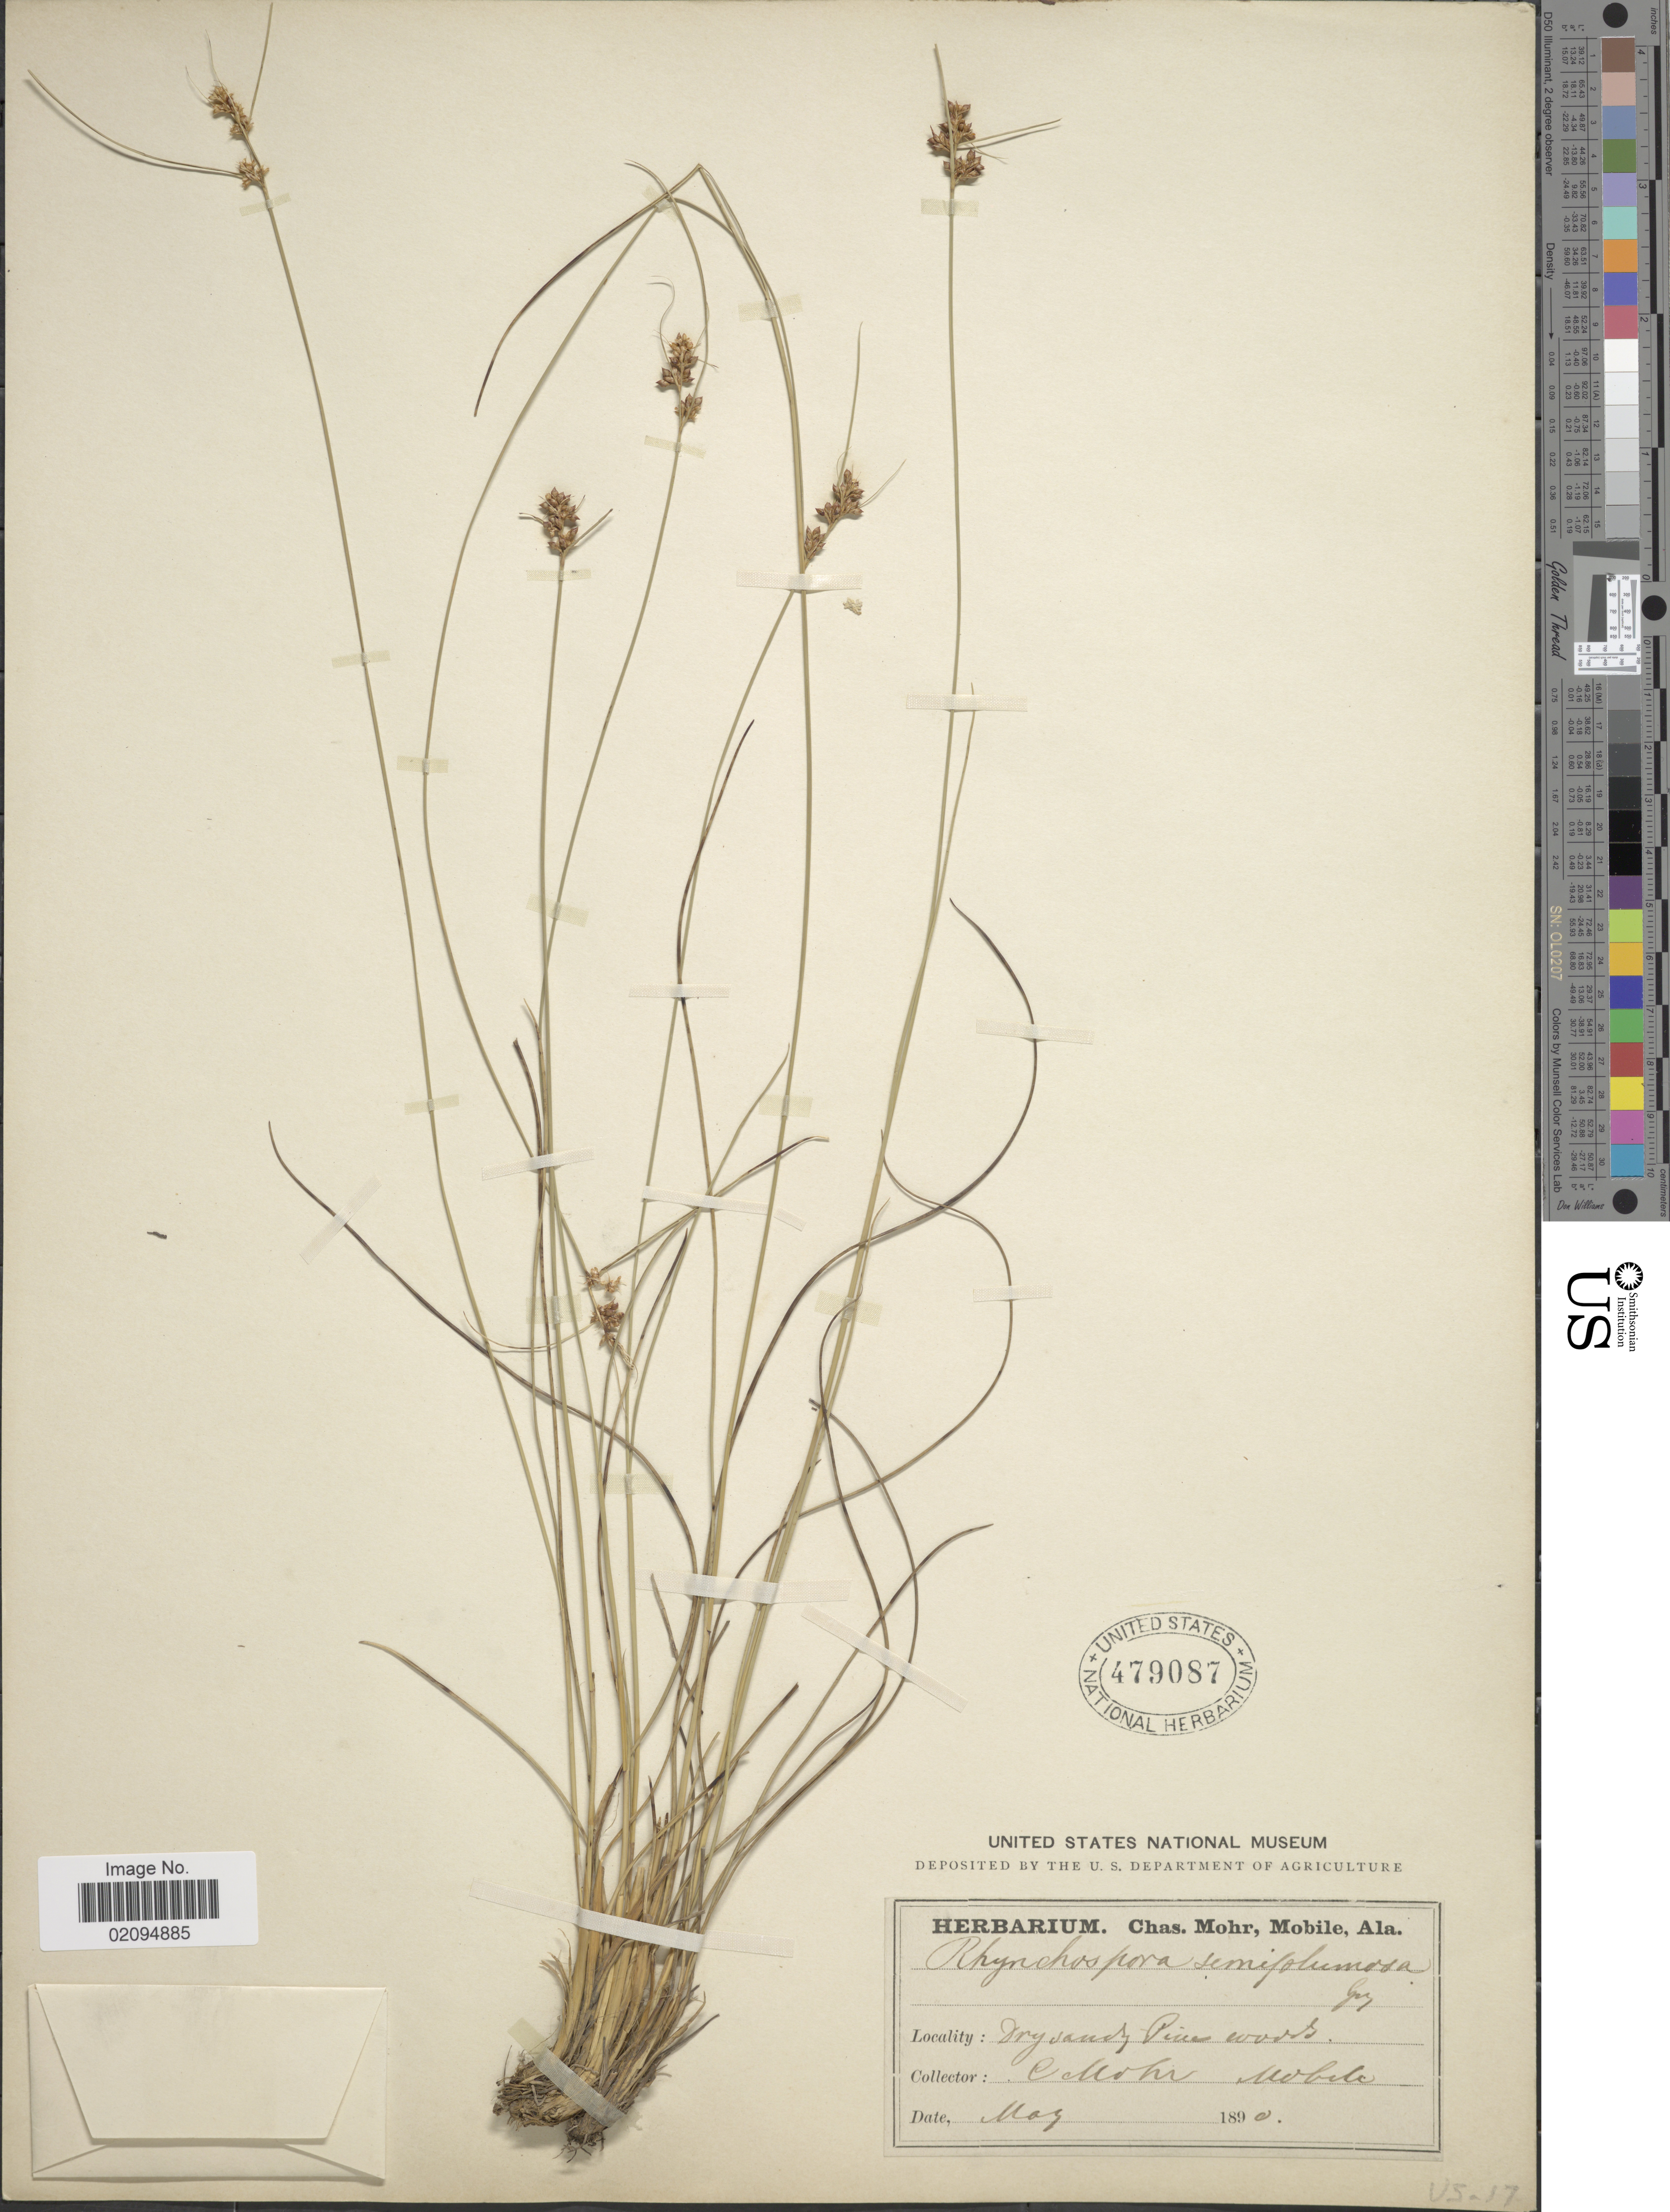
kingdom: Plantae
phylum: Tracheophyta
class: Liliopsida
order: Poales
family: Cyperaceae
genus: Rhynchospora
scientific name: Rhynchospora plumosa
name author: Elliott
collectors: Mohr, C. T. (herbarium)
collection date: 1890-05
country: United States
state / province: Alabama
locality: Mobile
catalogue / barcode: US 479087